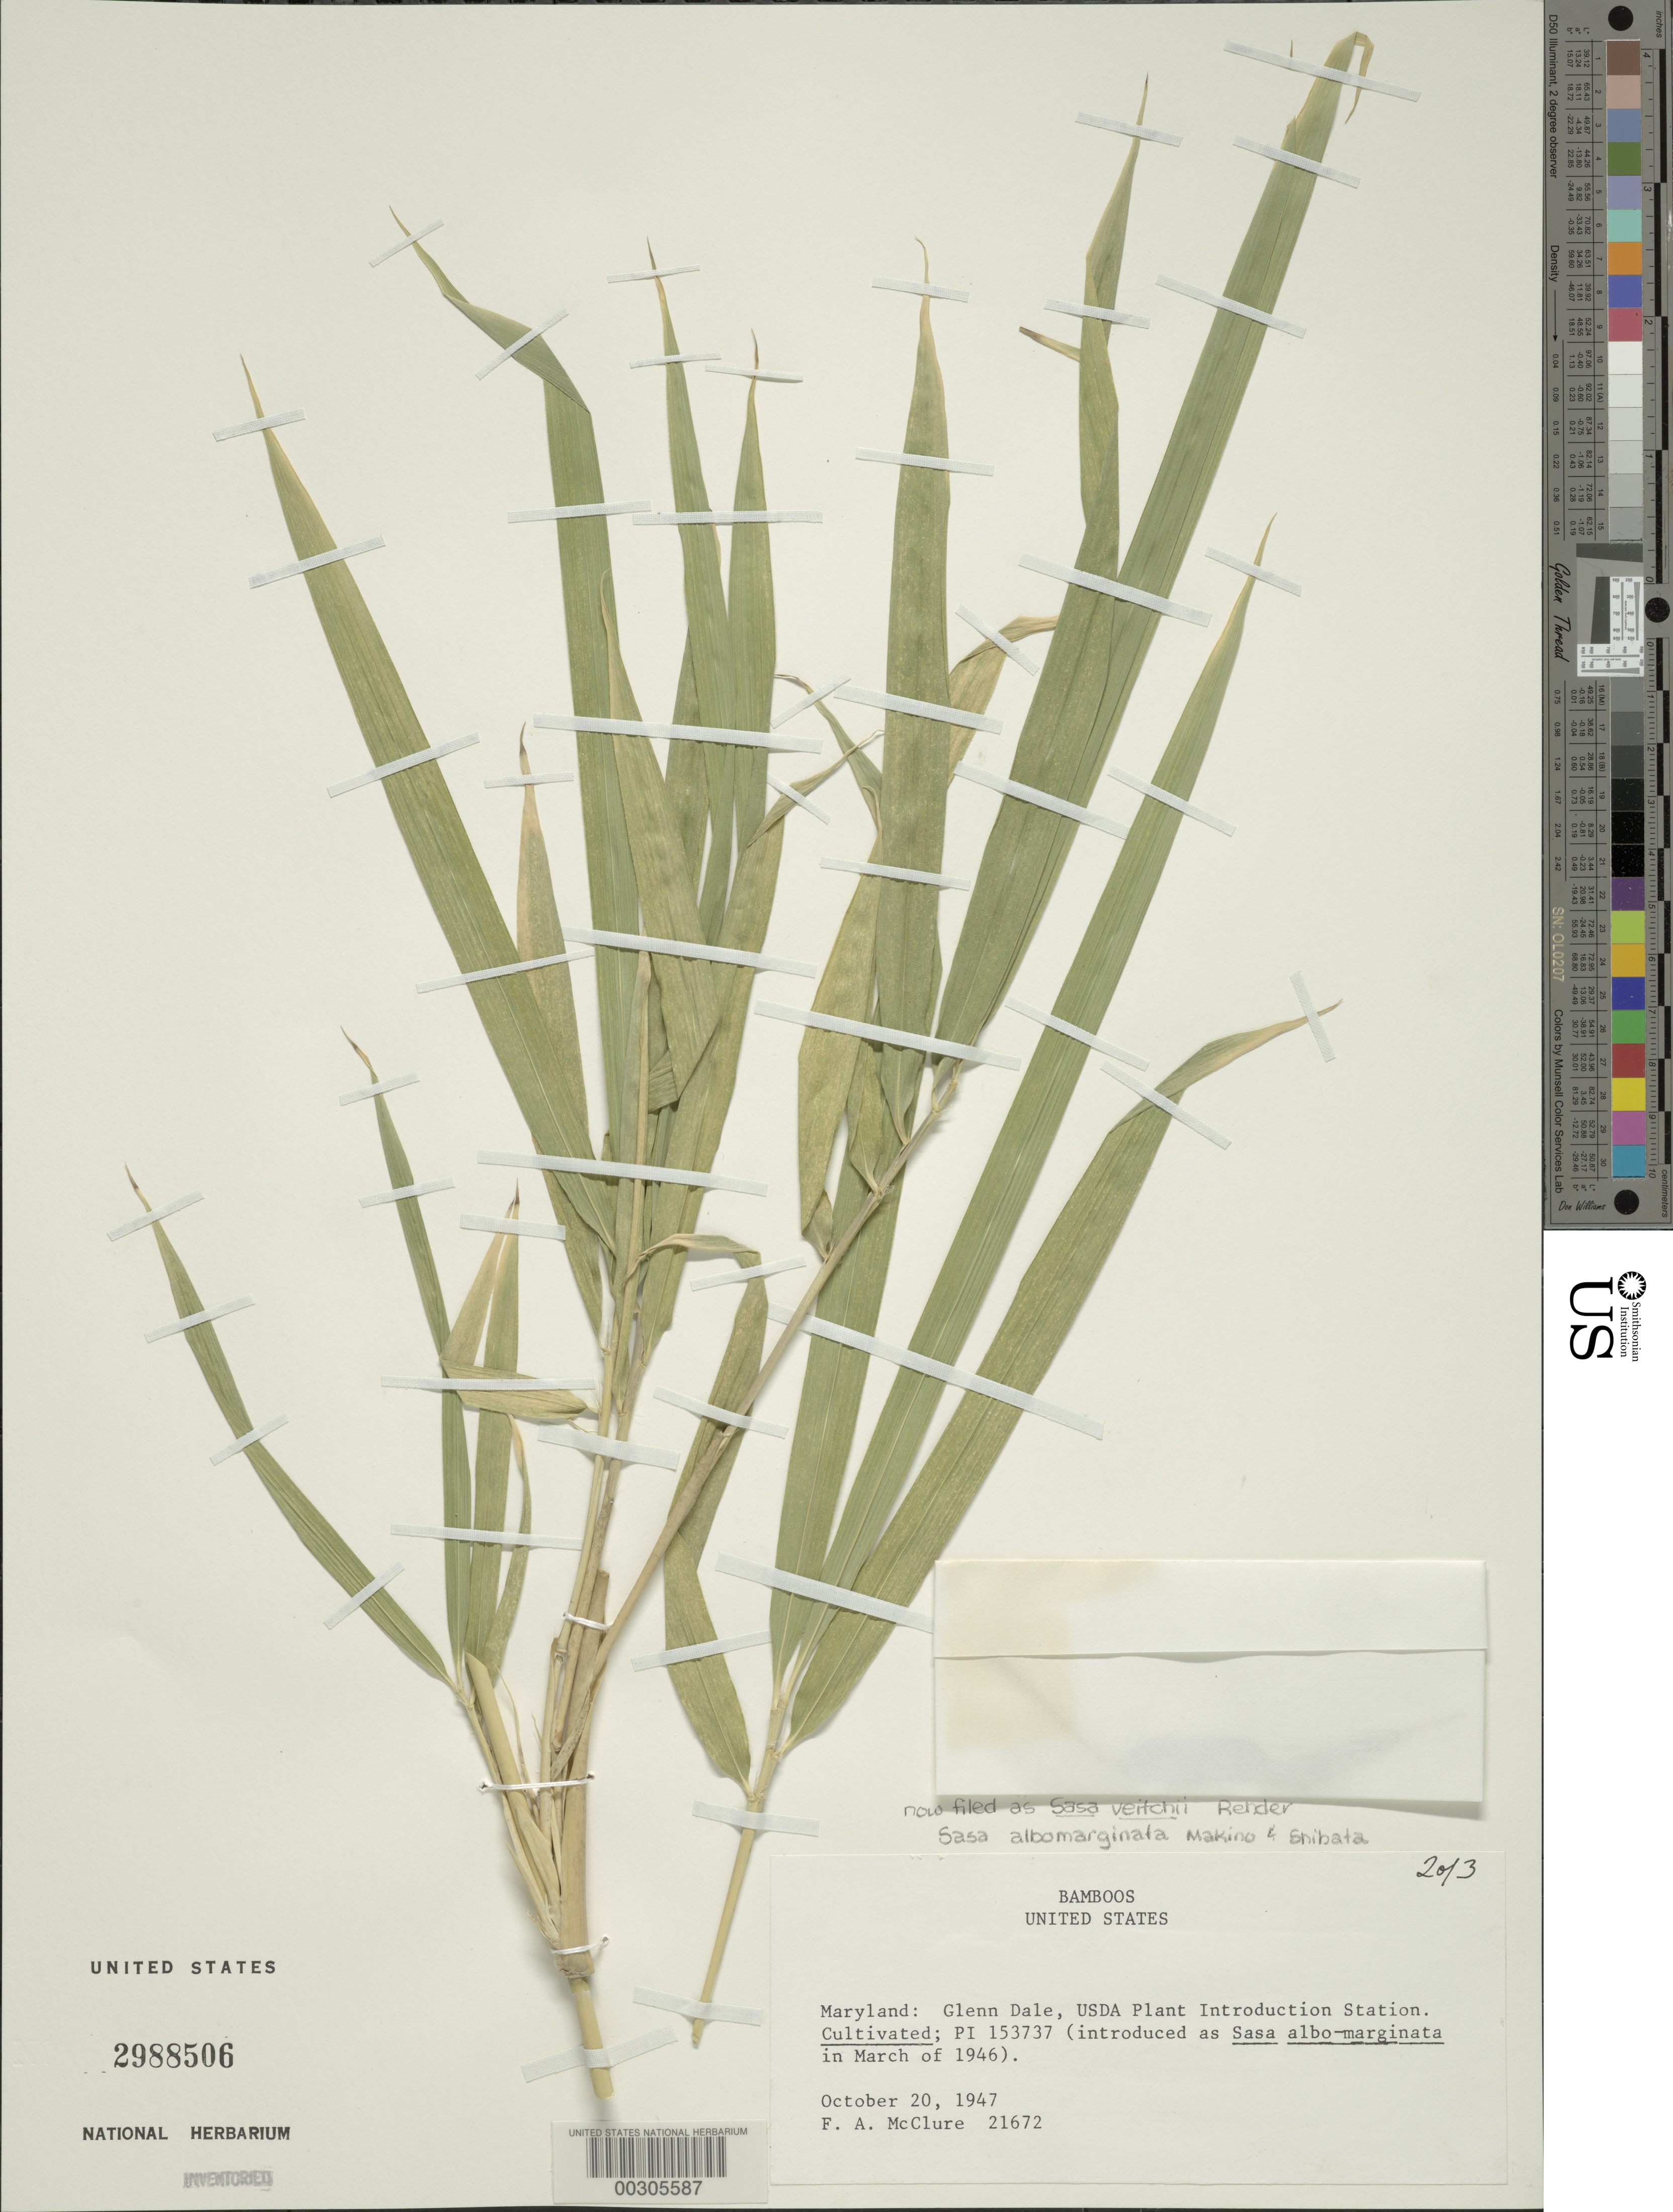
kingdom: Plantae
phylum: Tracheophyta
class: Liliopsida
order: Poales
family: Poaceae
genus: Sasa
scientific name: Sasa veitchii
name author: (Carrière) Rehder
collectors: F. A. McClure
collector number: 21672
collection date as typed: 20 Oct 1947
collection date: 1947-10-20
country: United States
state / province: Maryland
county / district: Prince George's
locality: Glenn dale, usda pi stat.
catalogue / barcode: US 2988506